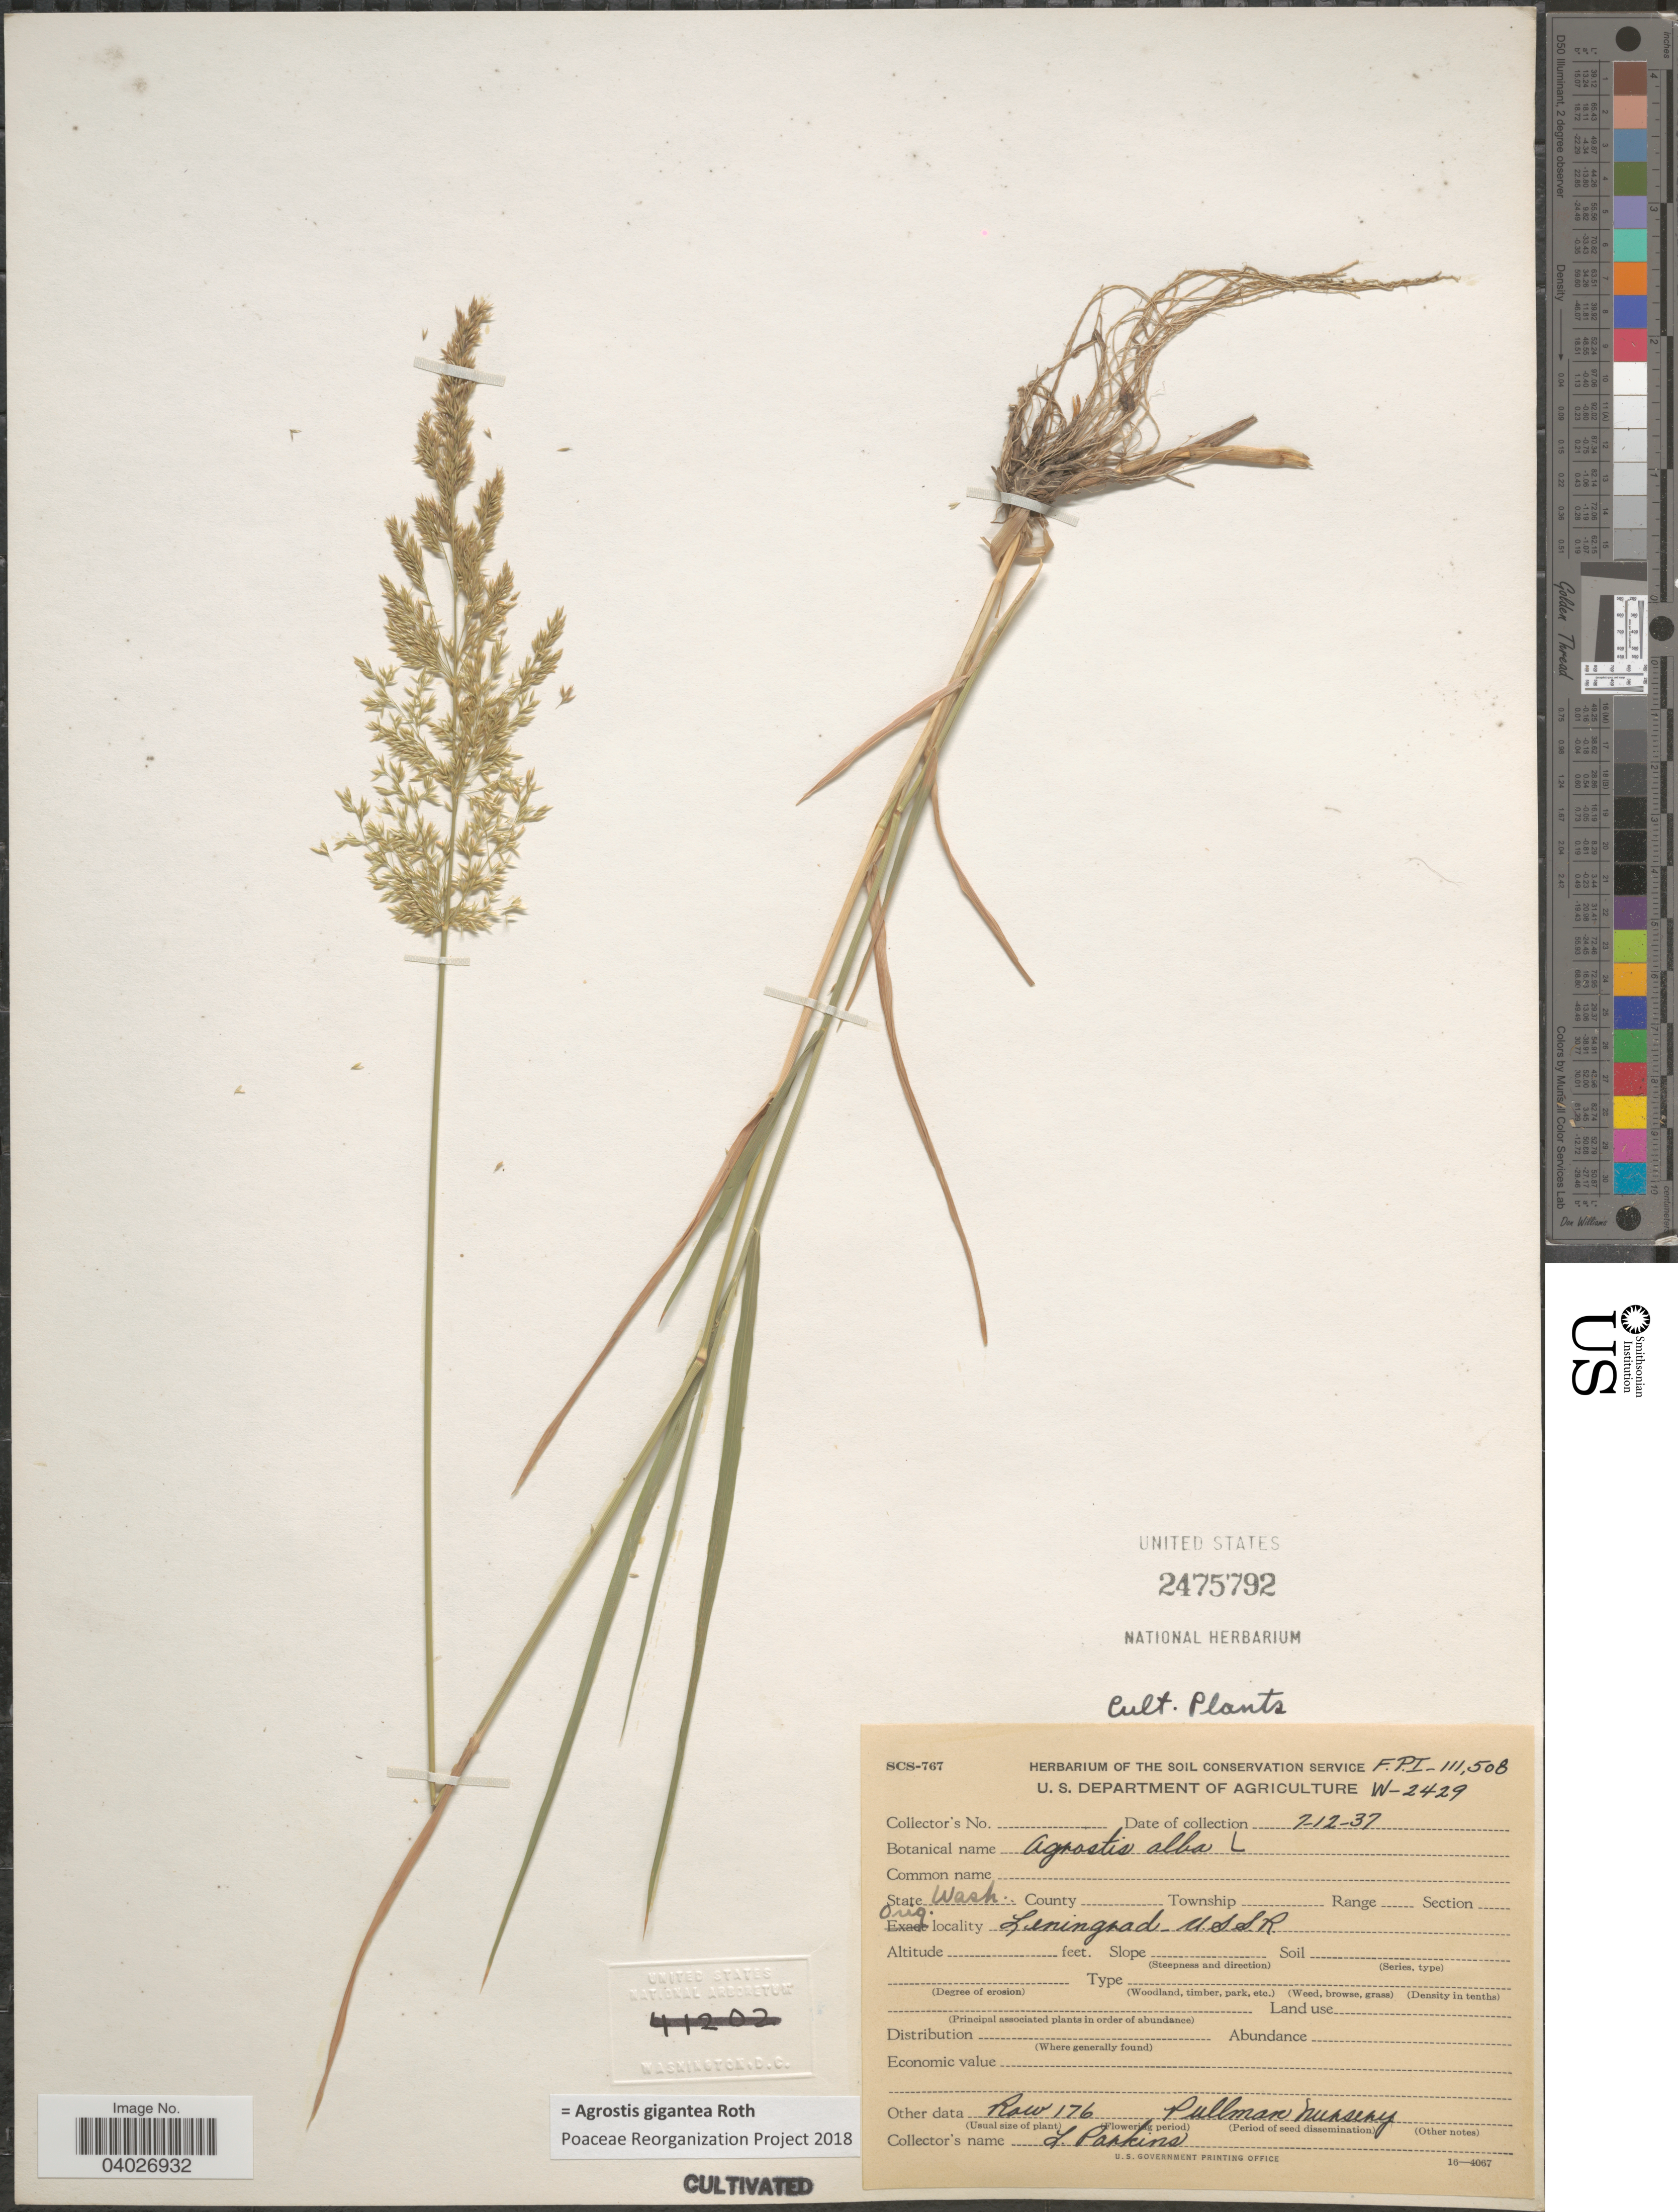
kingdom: Plantae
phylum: Tracheophyta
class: Liliopsida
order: Poales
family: Poaceae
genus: Agrostis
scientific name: Agrostis gigantea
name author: Roth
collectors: L. Parkins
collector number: FPI-111508/W-2429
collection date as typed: Transcribed d/m/y: 12/7/37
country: United States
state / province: Washington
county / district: Whitman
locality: Row 176 Pullman nursery.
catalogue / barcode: US 2475792